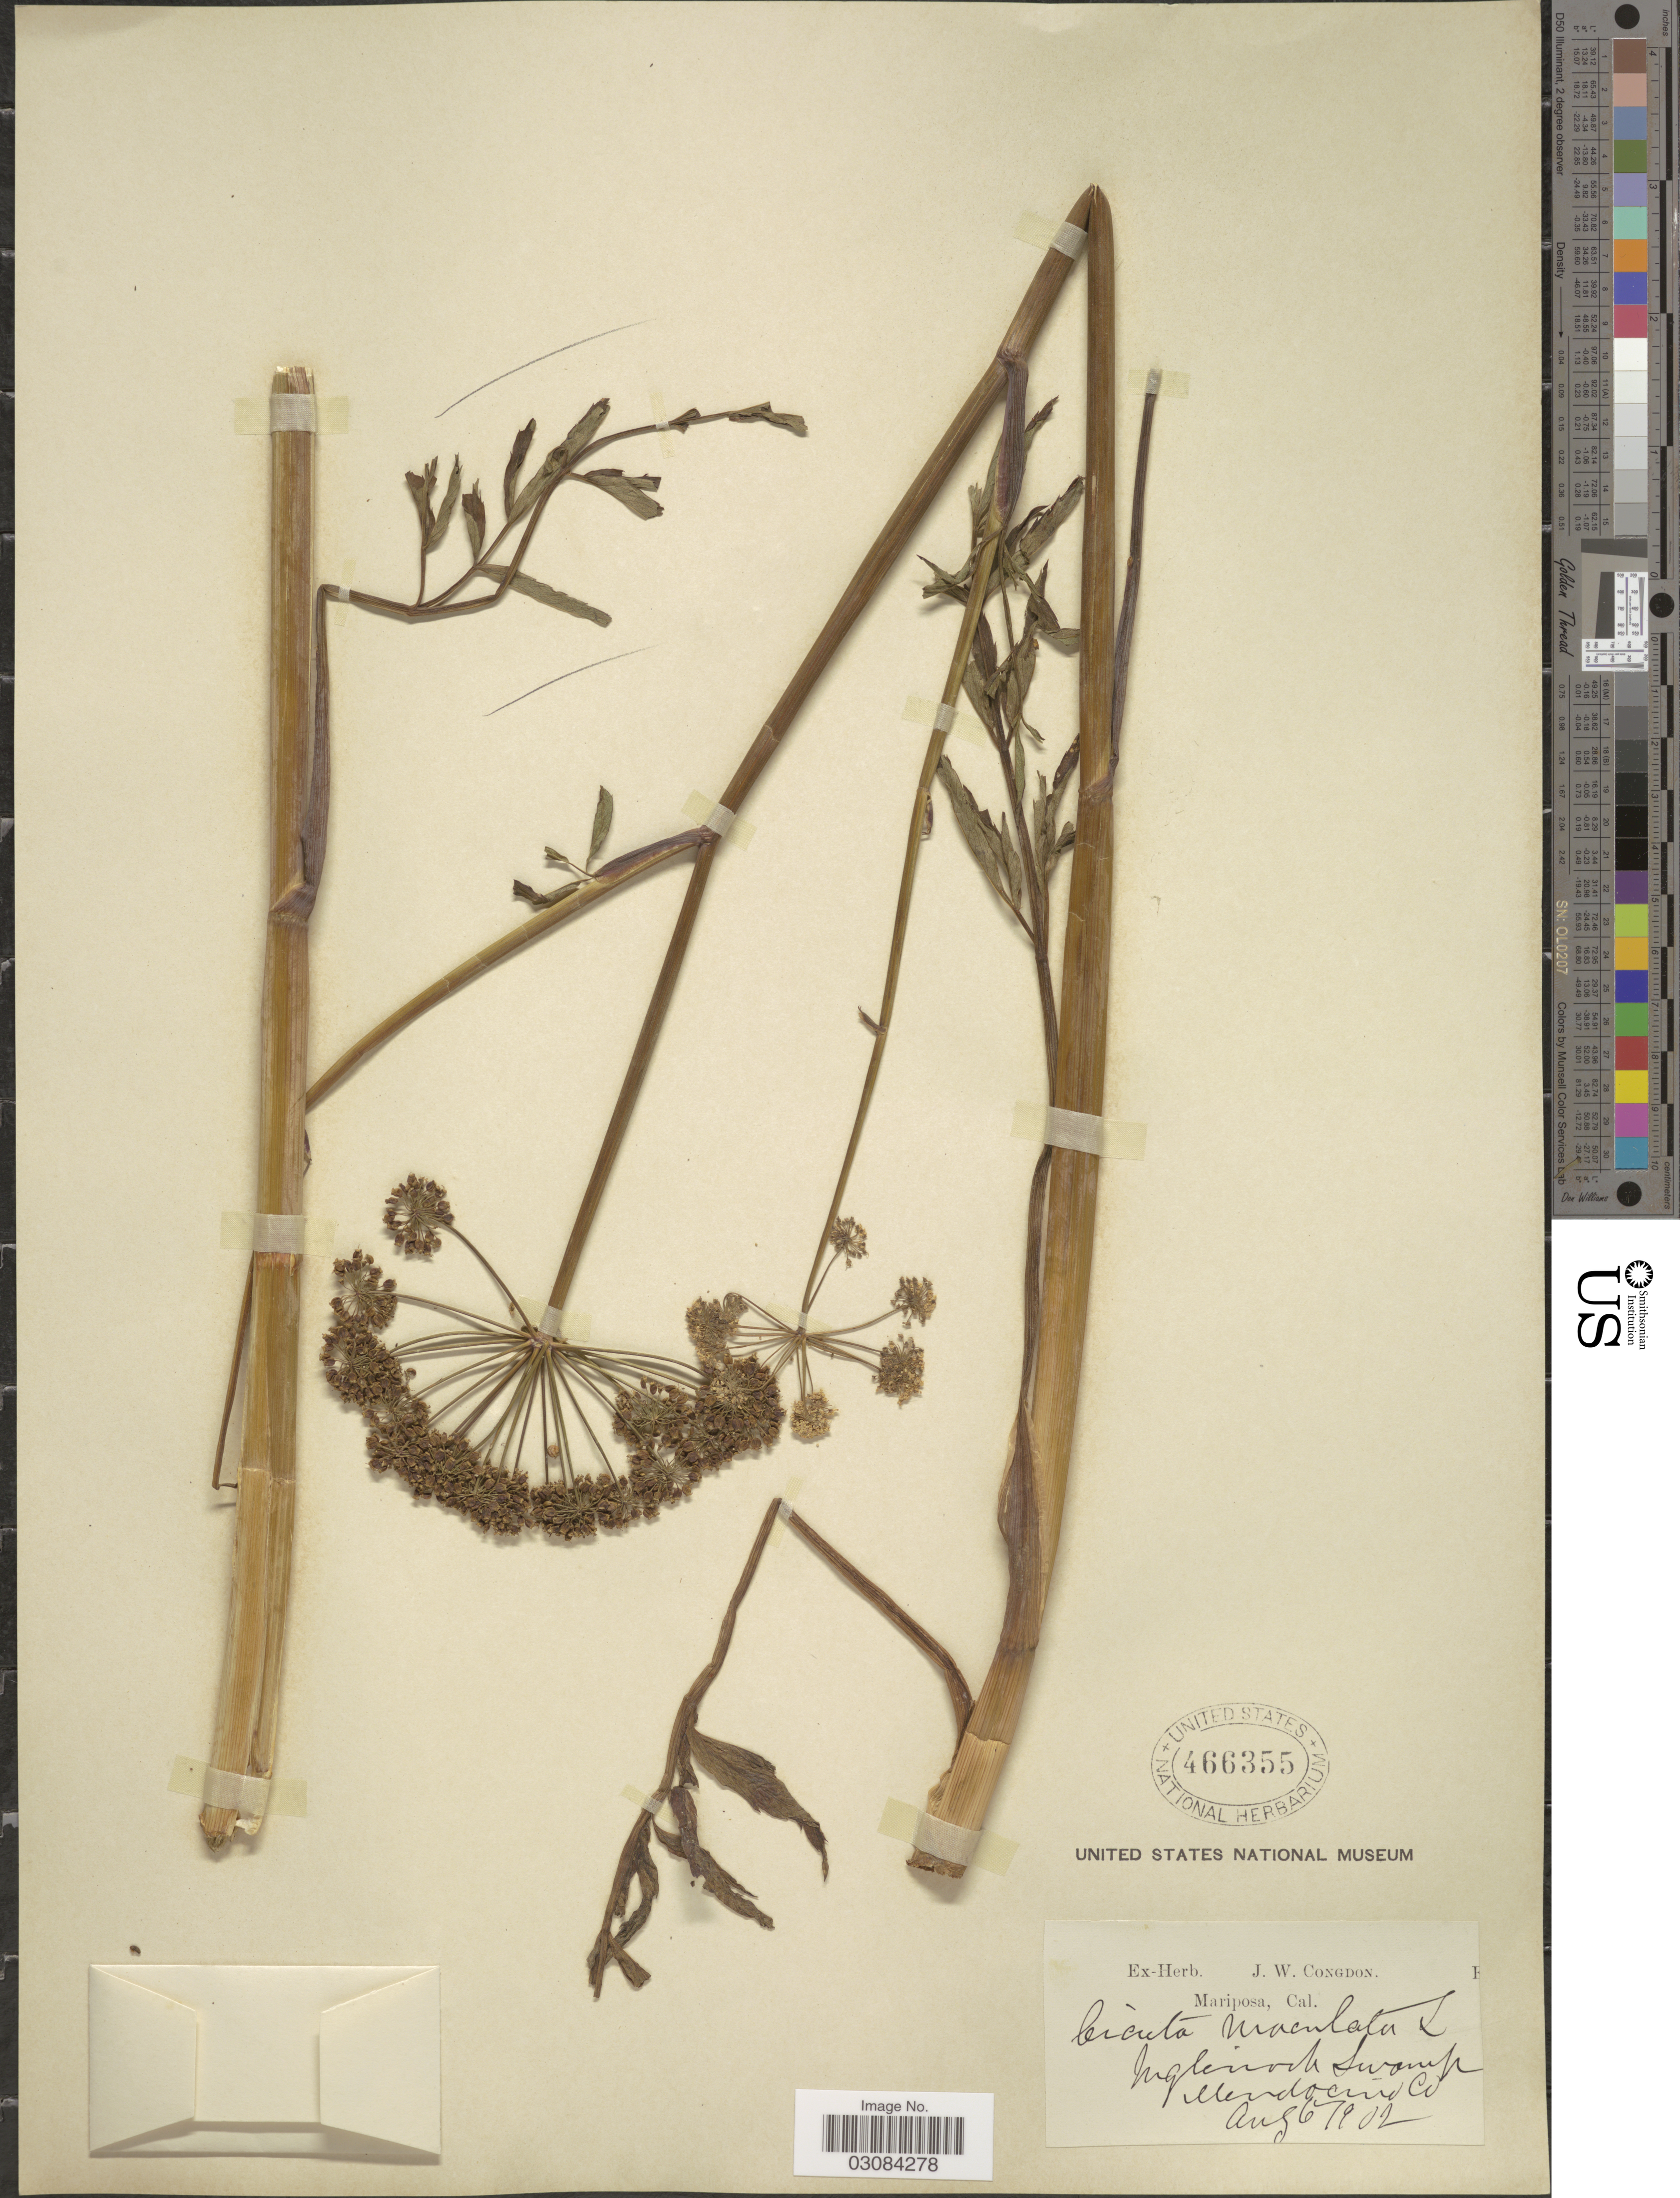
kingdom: Plantae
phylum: Tracheophyta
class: Magnoliopsida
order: Apiales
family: Apiaceae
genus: Cicuta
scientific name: Cicuta douglasii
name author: (DC.) J.M. Coult. & Rose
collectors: ex herb. J. W. Congdon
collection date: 1902-08-06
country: United States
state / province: California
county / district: Mendocino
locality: Mendocino Co.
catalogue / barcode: US 466355